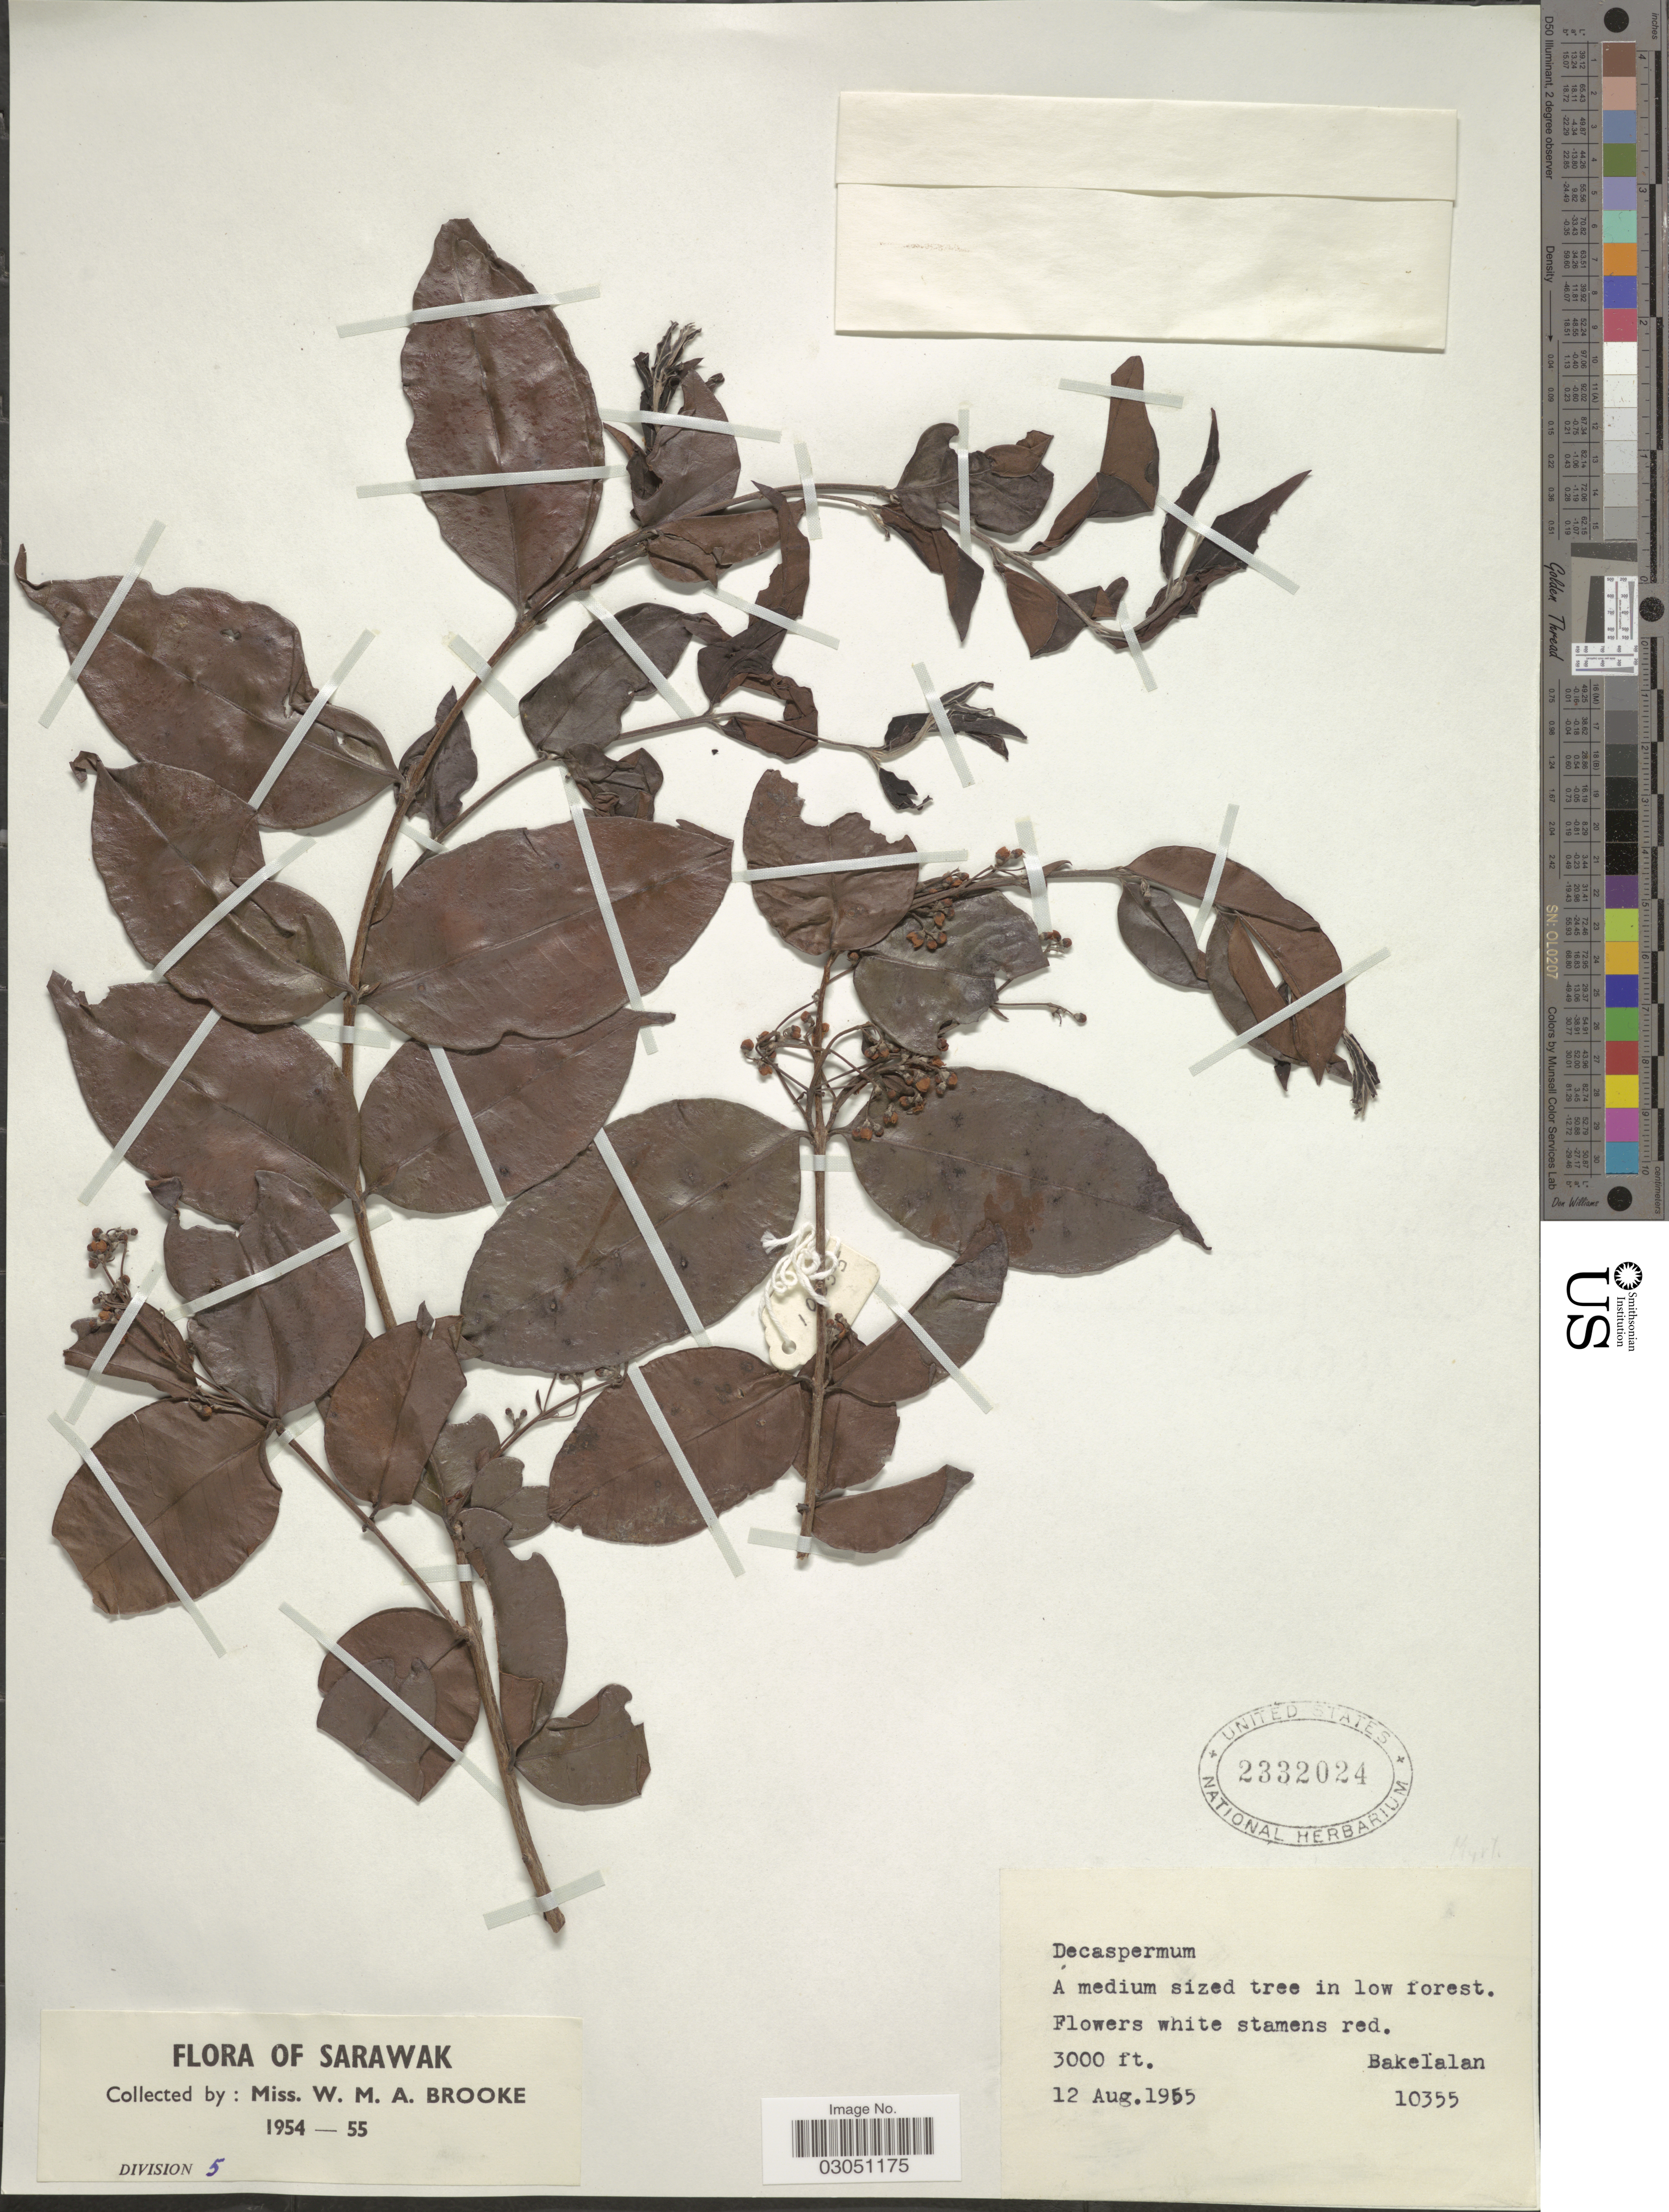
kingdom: Plantae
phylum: Tracheophyta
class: Magnoliopsida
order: Myrtales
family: Myrtaceae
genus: Decaspermum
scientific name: Decaspermum sp.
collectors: W. Brooke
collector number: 10355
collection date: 1955-08-12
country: Malaysia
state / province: Sarawak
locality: Division 5. [unsure placement] Bakelalan.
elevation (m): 914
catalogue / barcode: US 2332024